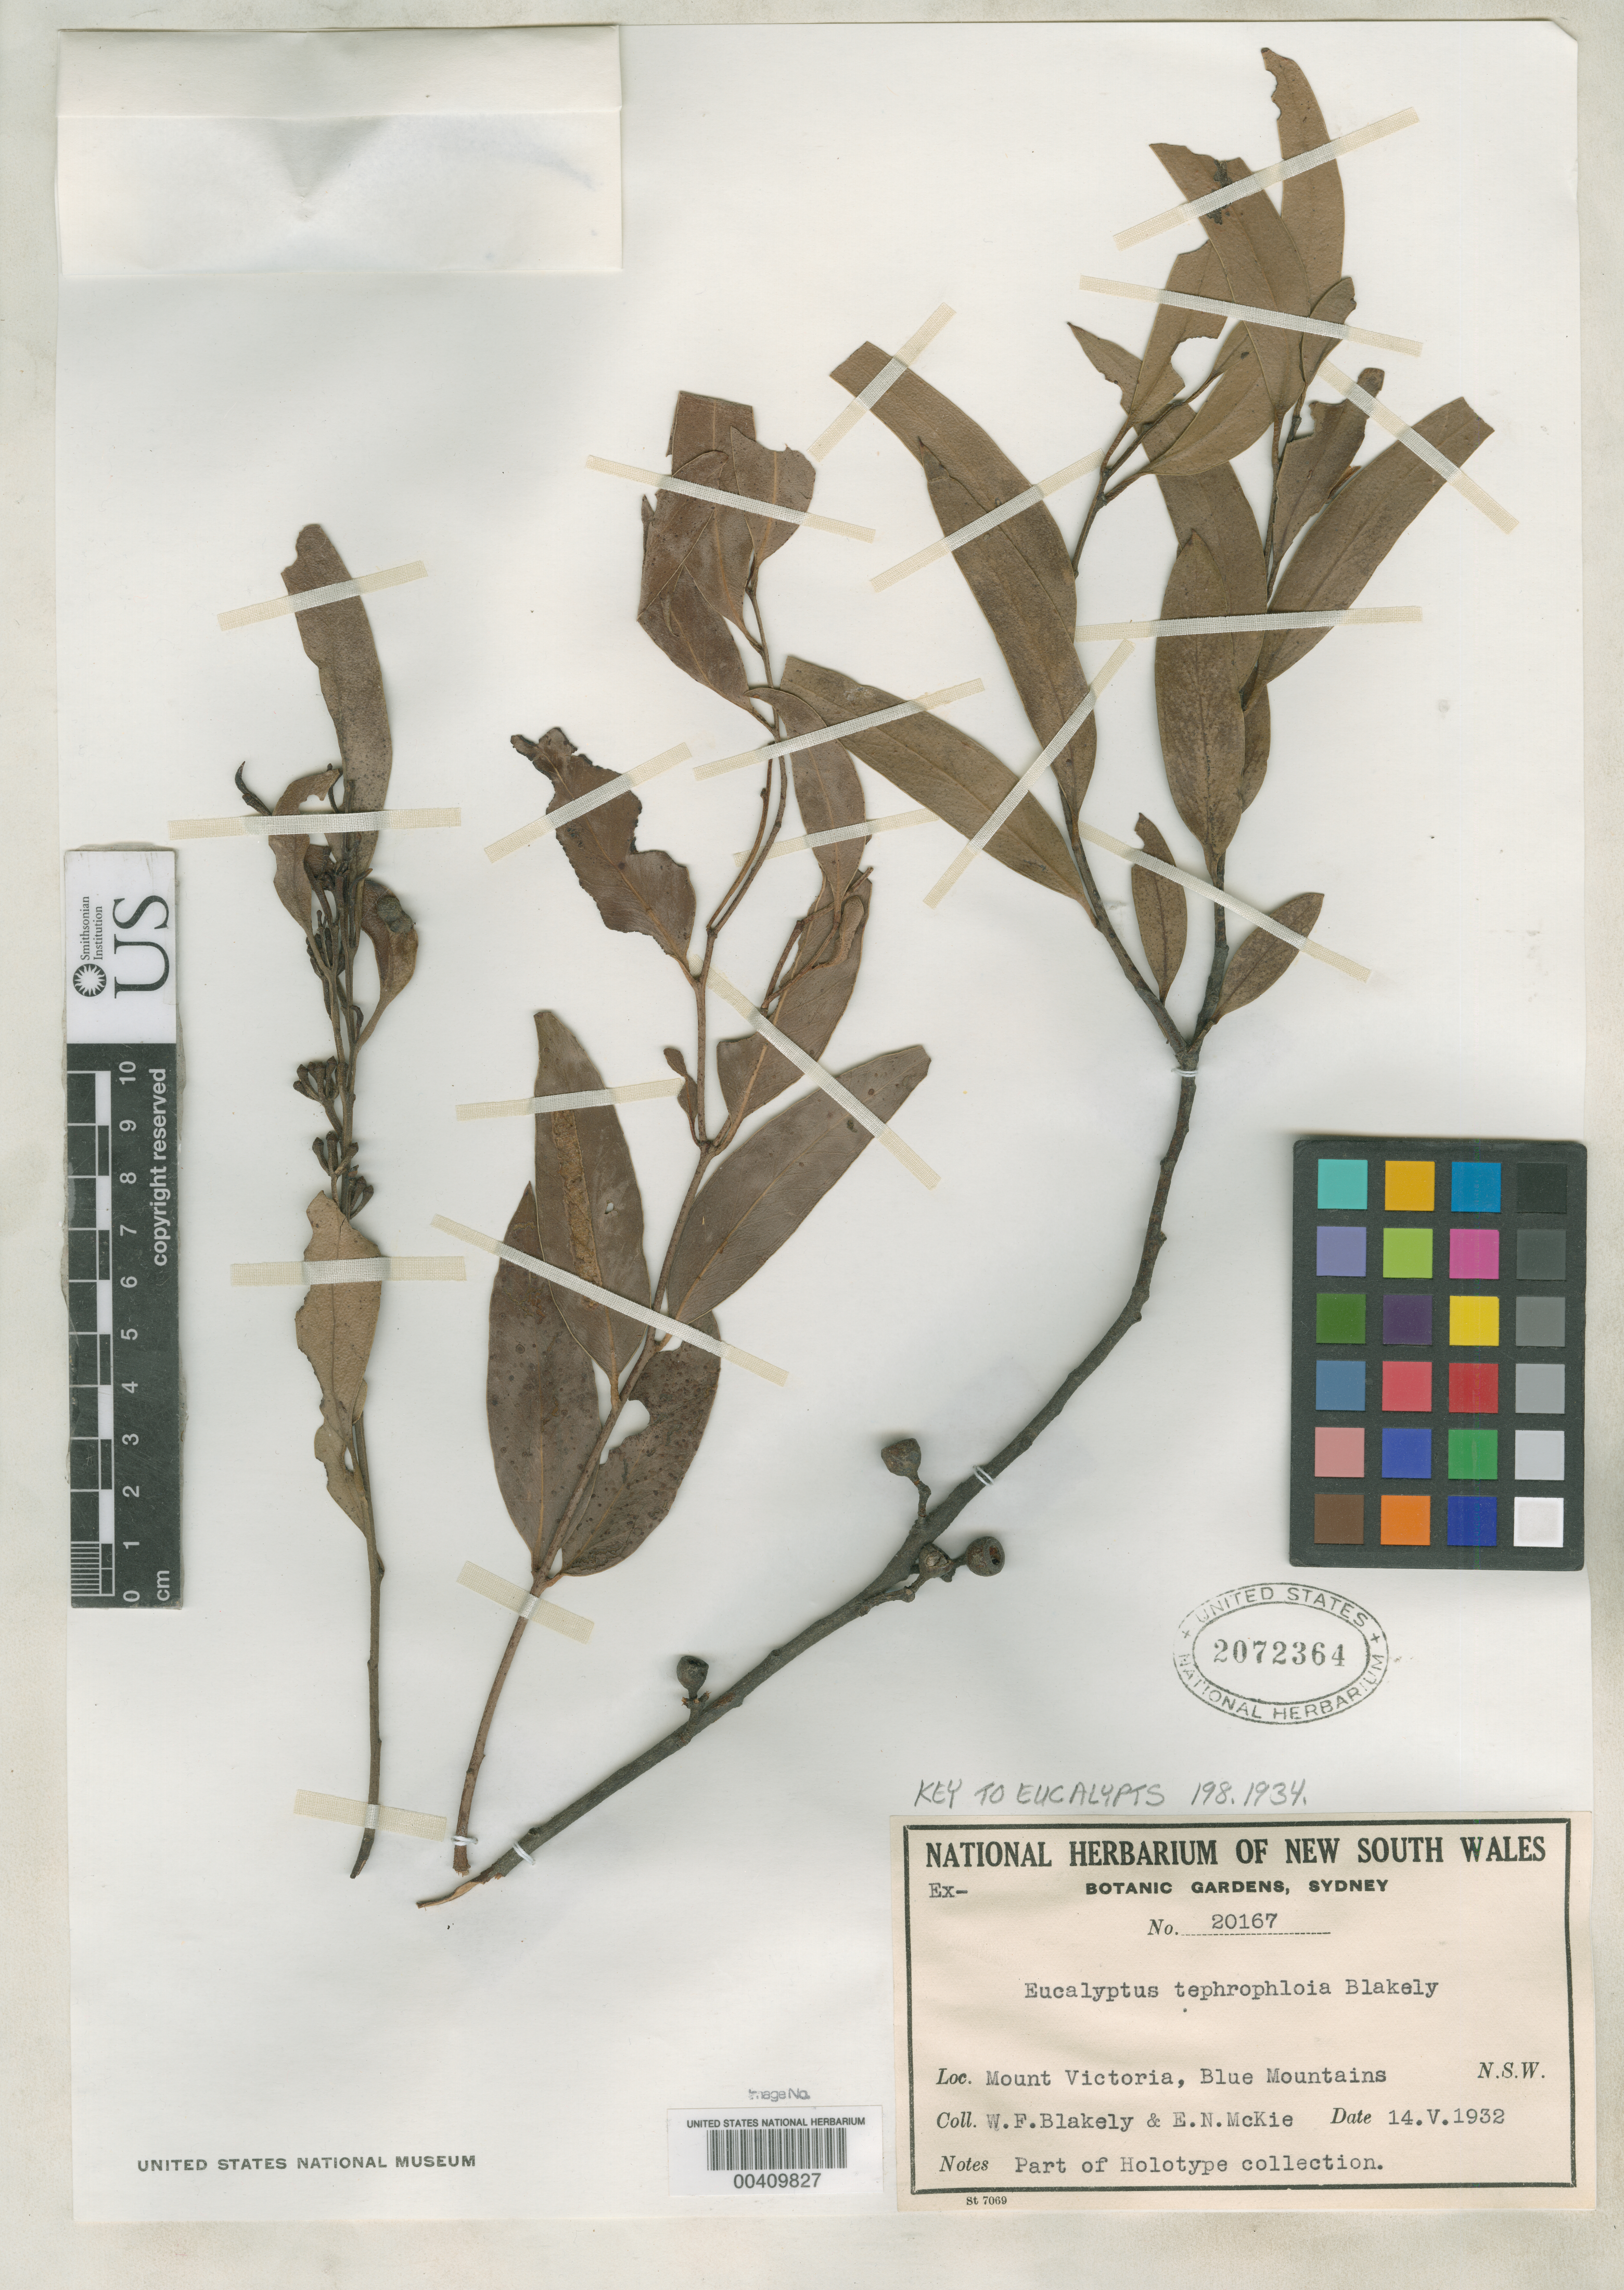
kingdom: Plantae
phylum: Tracheophyta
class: Magnoliopsida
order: Myrtales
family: Myrtaceae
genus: Eucalyptus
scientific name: Eucalyptus tephrophloia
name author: Blakely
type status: Isotype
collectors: W. Blakely & E. McKie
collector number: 20167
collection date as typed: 14 May 1932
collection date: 1932-05-14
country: Australia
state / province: New South Wales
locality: Mount Victoria, Blue Mountains.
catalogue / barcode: US 2072364